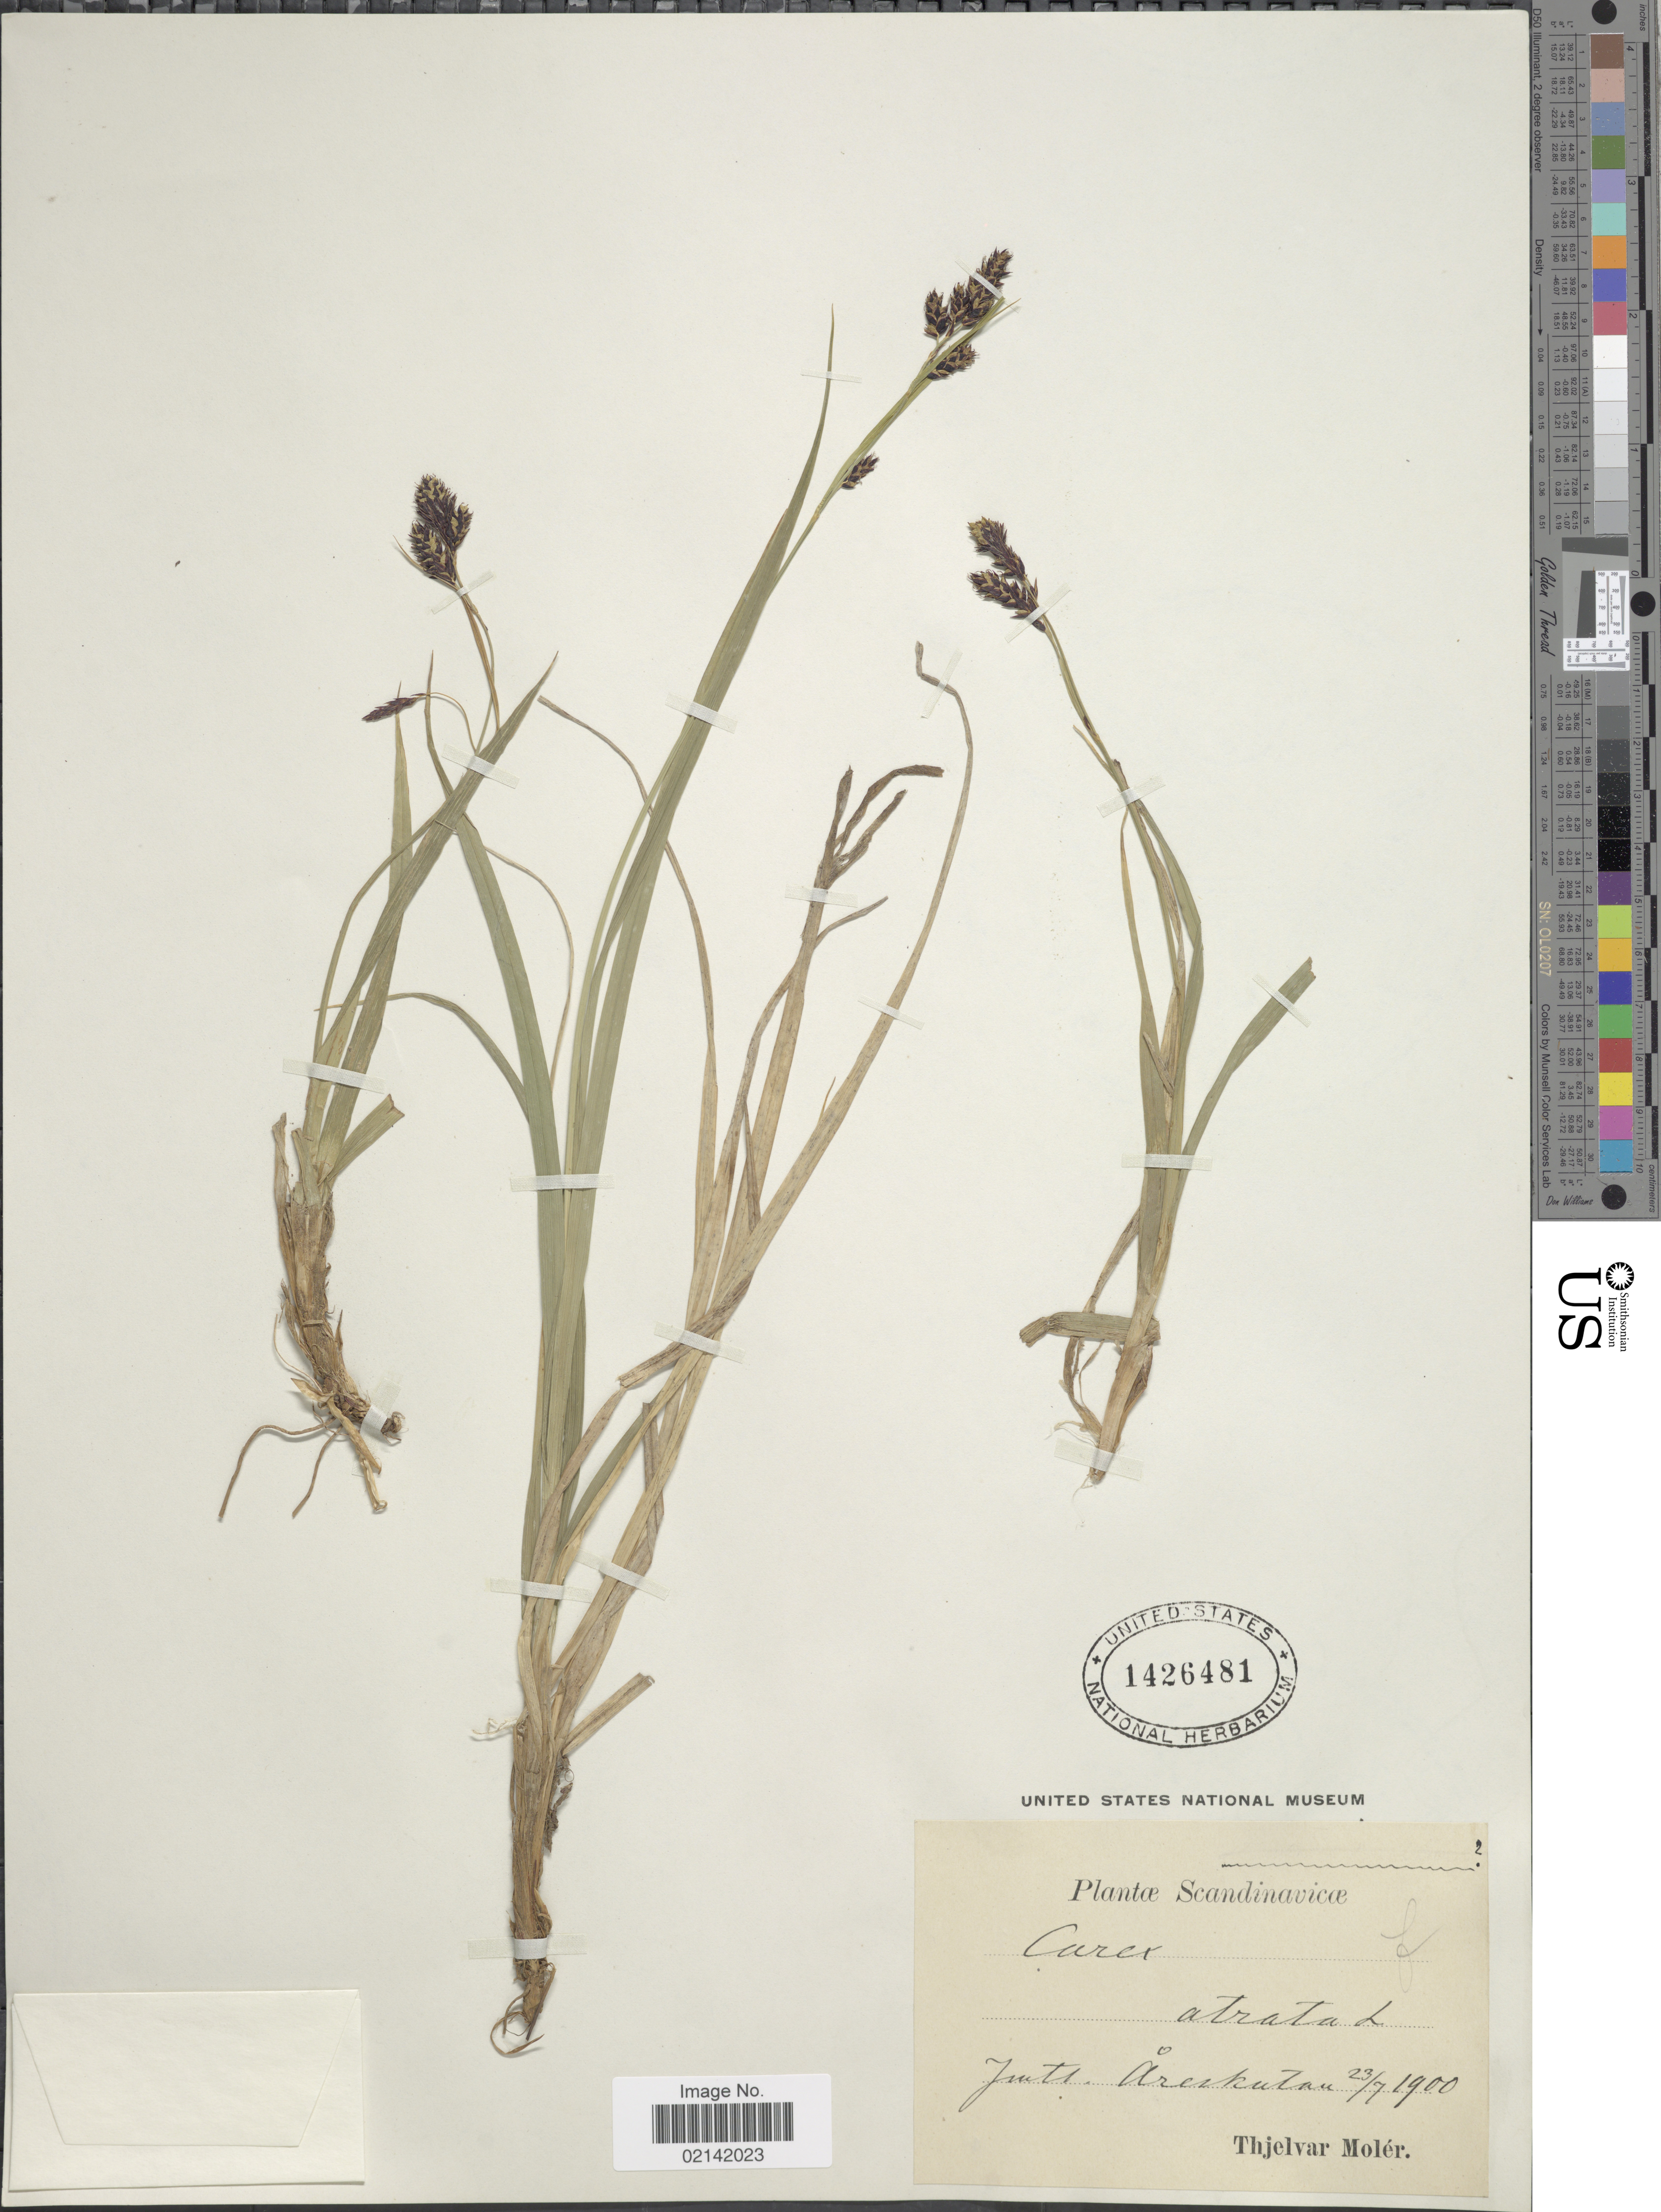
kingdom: Plantae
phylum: Tracheophyta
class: Liliopsida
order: Poales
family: Cyperaceae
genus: Carex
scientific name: Carex atrata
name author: L.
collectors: T. Molér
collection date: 1900-07-23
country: Sweden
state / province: Jämtland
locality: Jmtl., Areskutan, Scandinavicae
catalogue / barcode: US 1426481